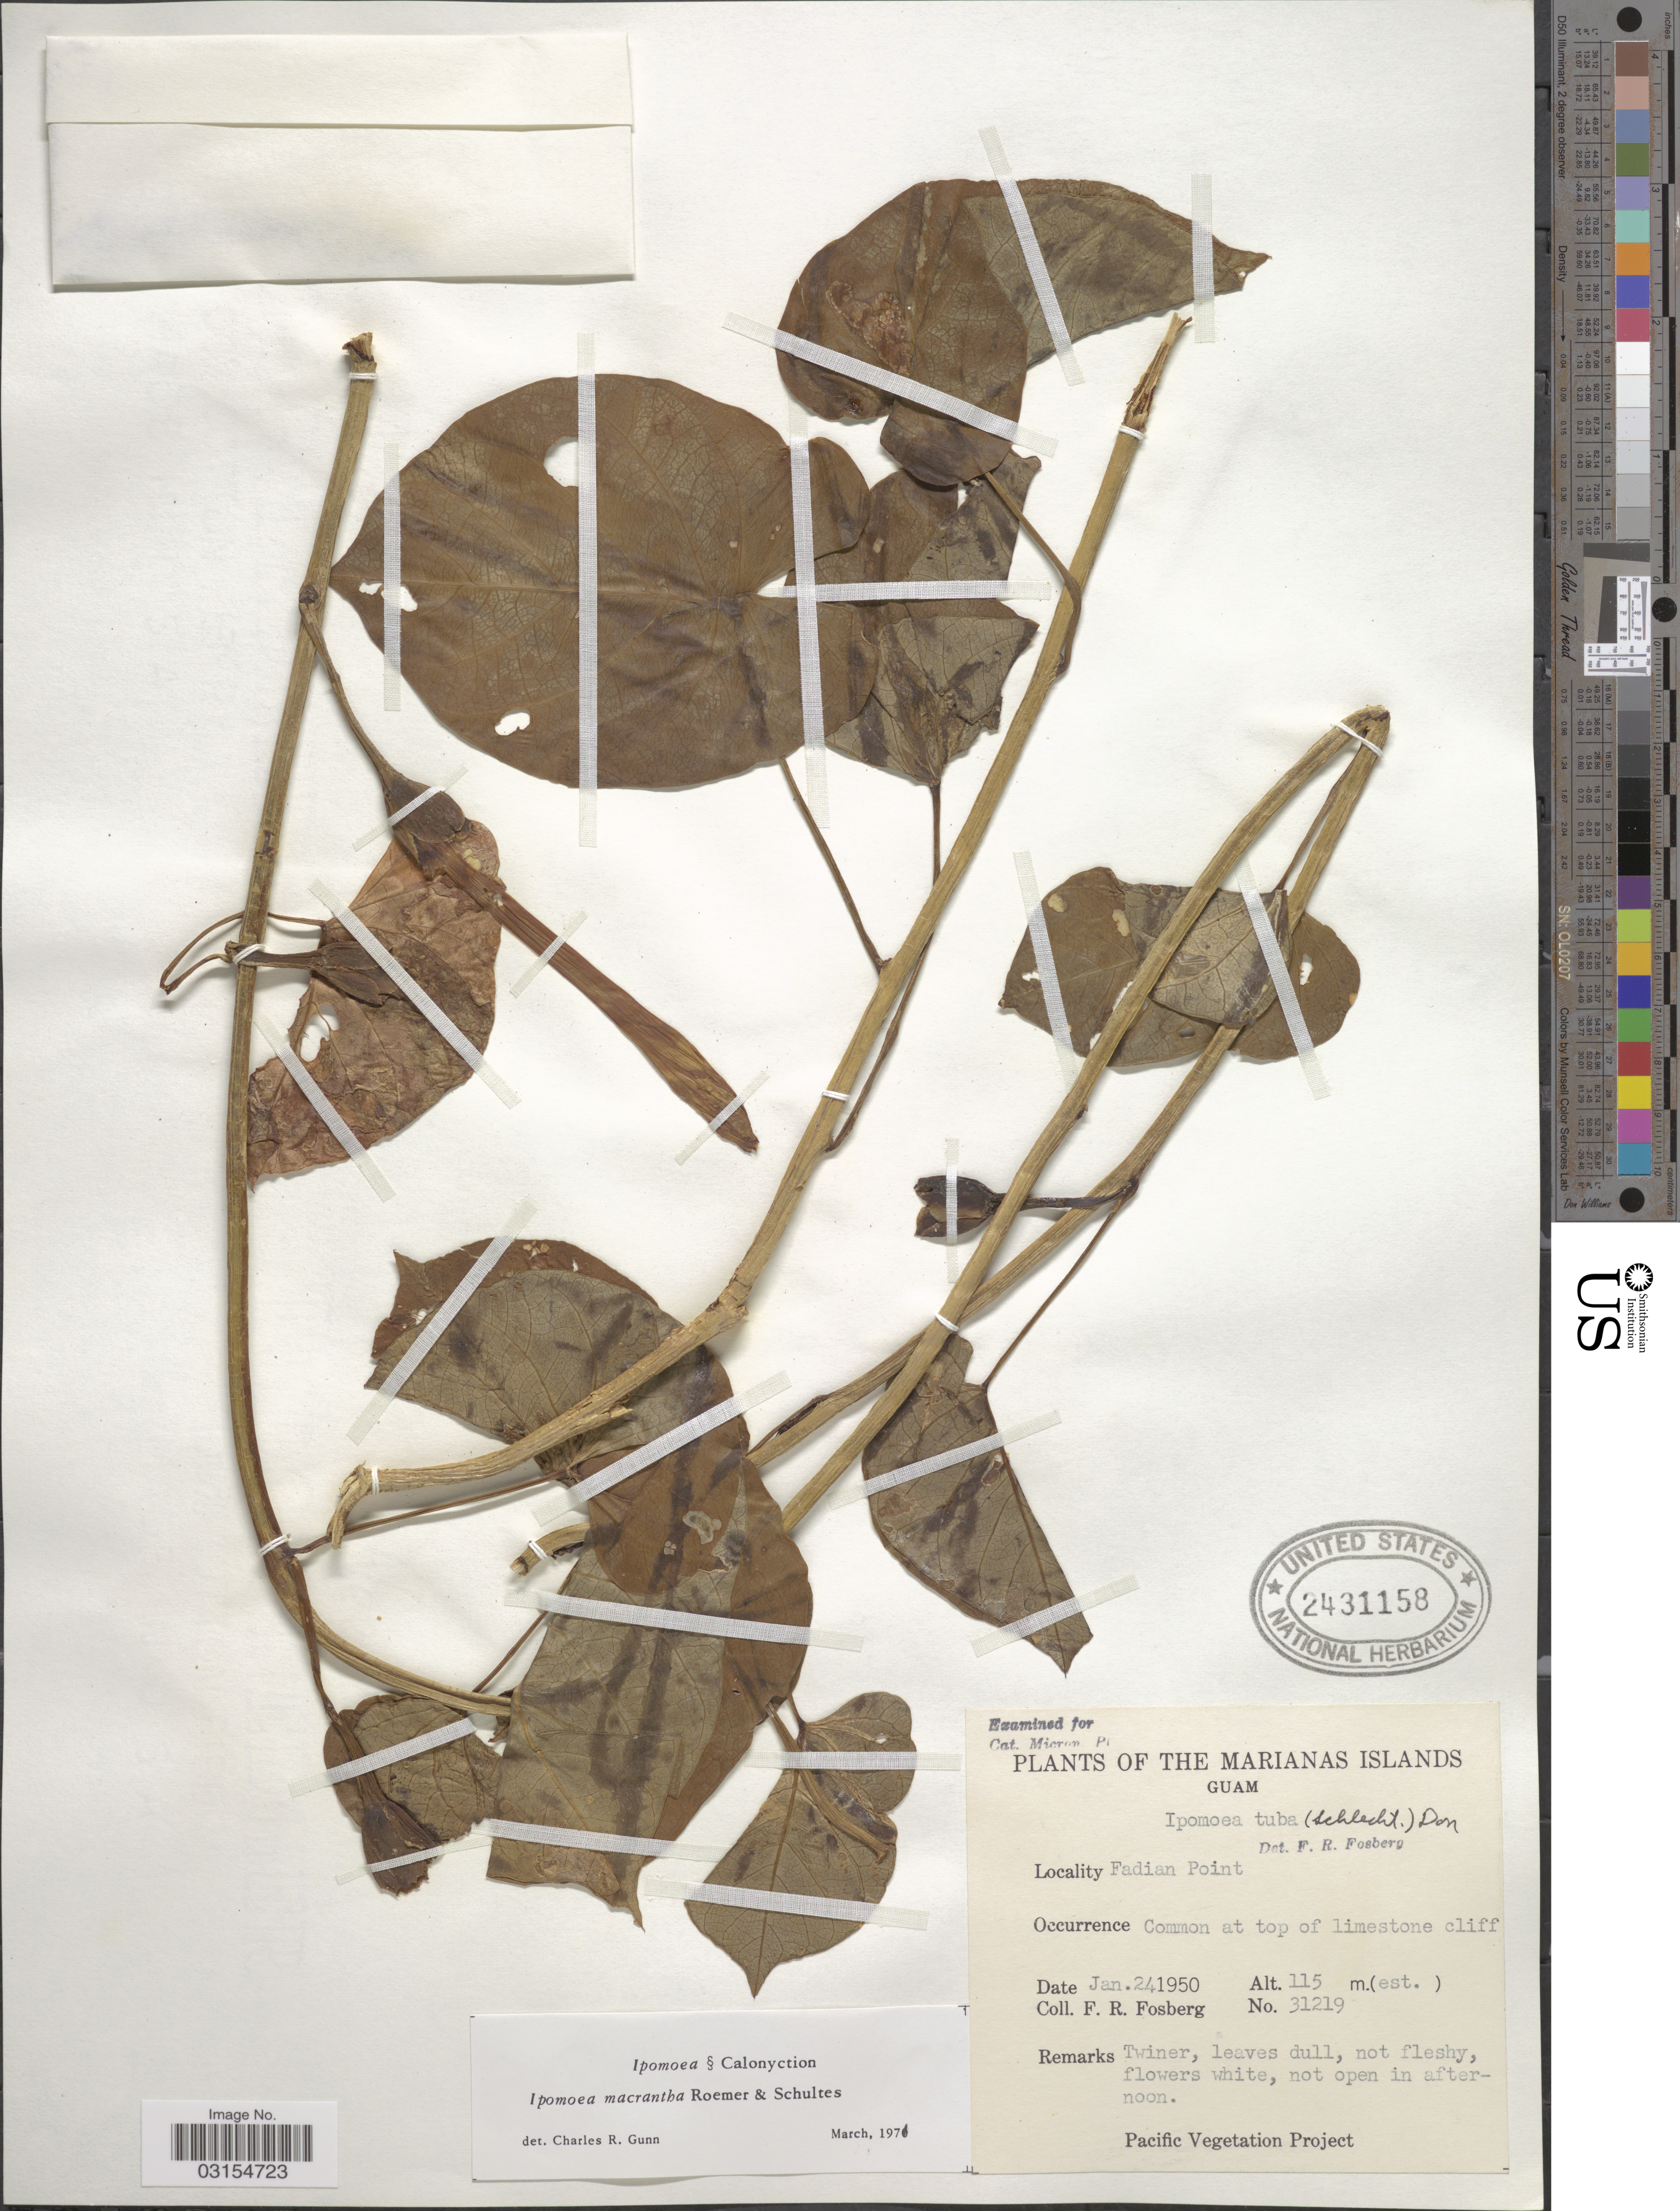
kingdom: Plantae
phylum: Tracheophyta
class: Magnoliopsida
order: Solanales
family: Convolvulaceae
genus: Ipomoea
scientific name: Ipomoea violacea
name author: L.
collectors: F. R. Fosberg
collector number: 31219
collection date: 1950-01-24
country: Guam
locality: The Marianas Islands, Fadian Point.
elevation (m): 115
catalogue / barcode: US 2431158